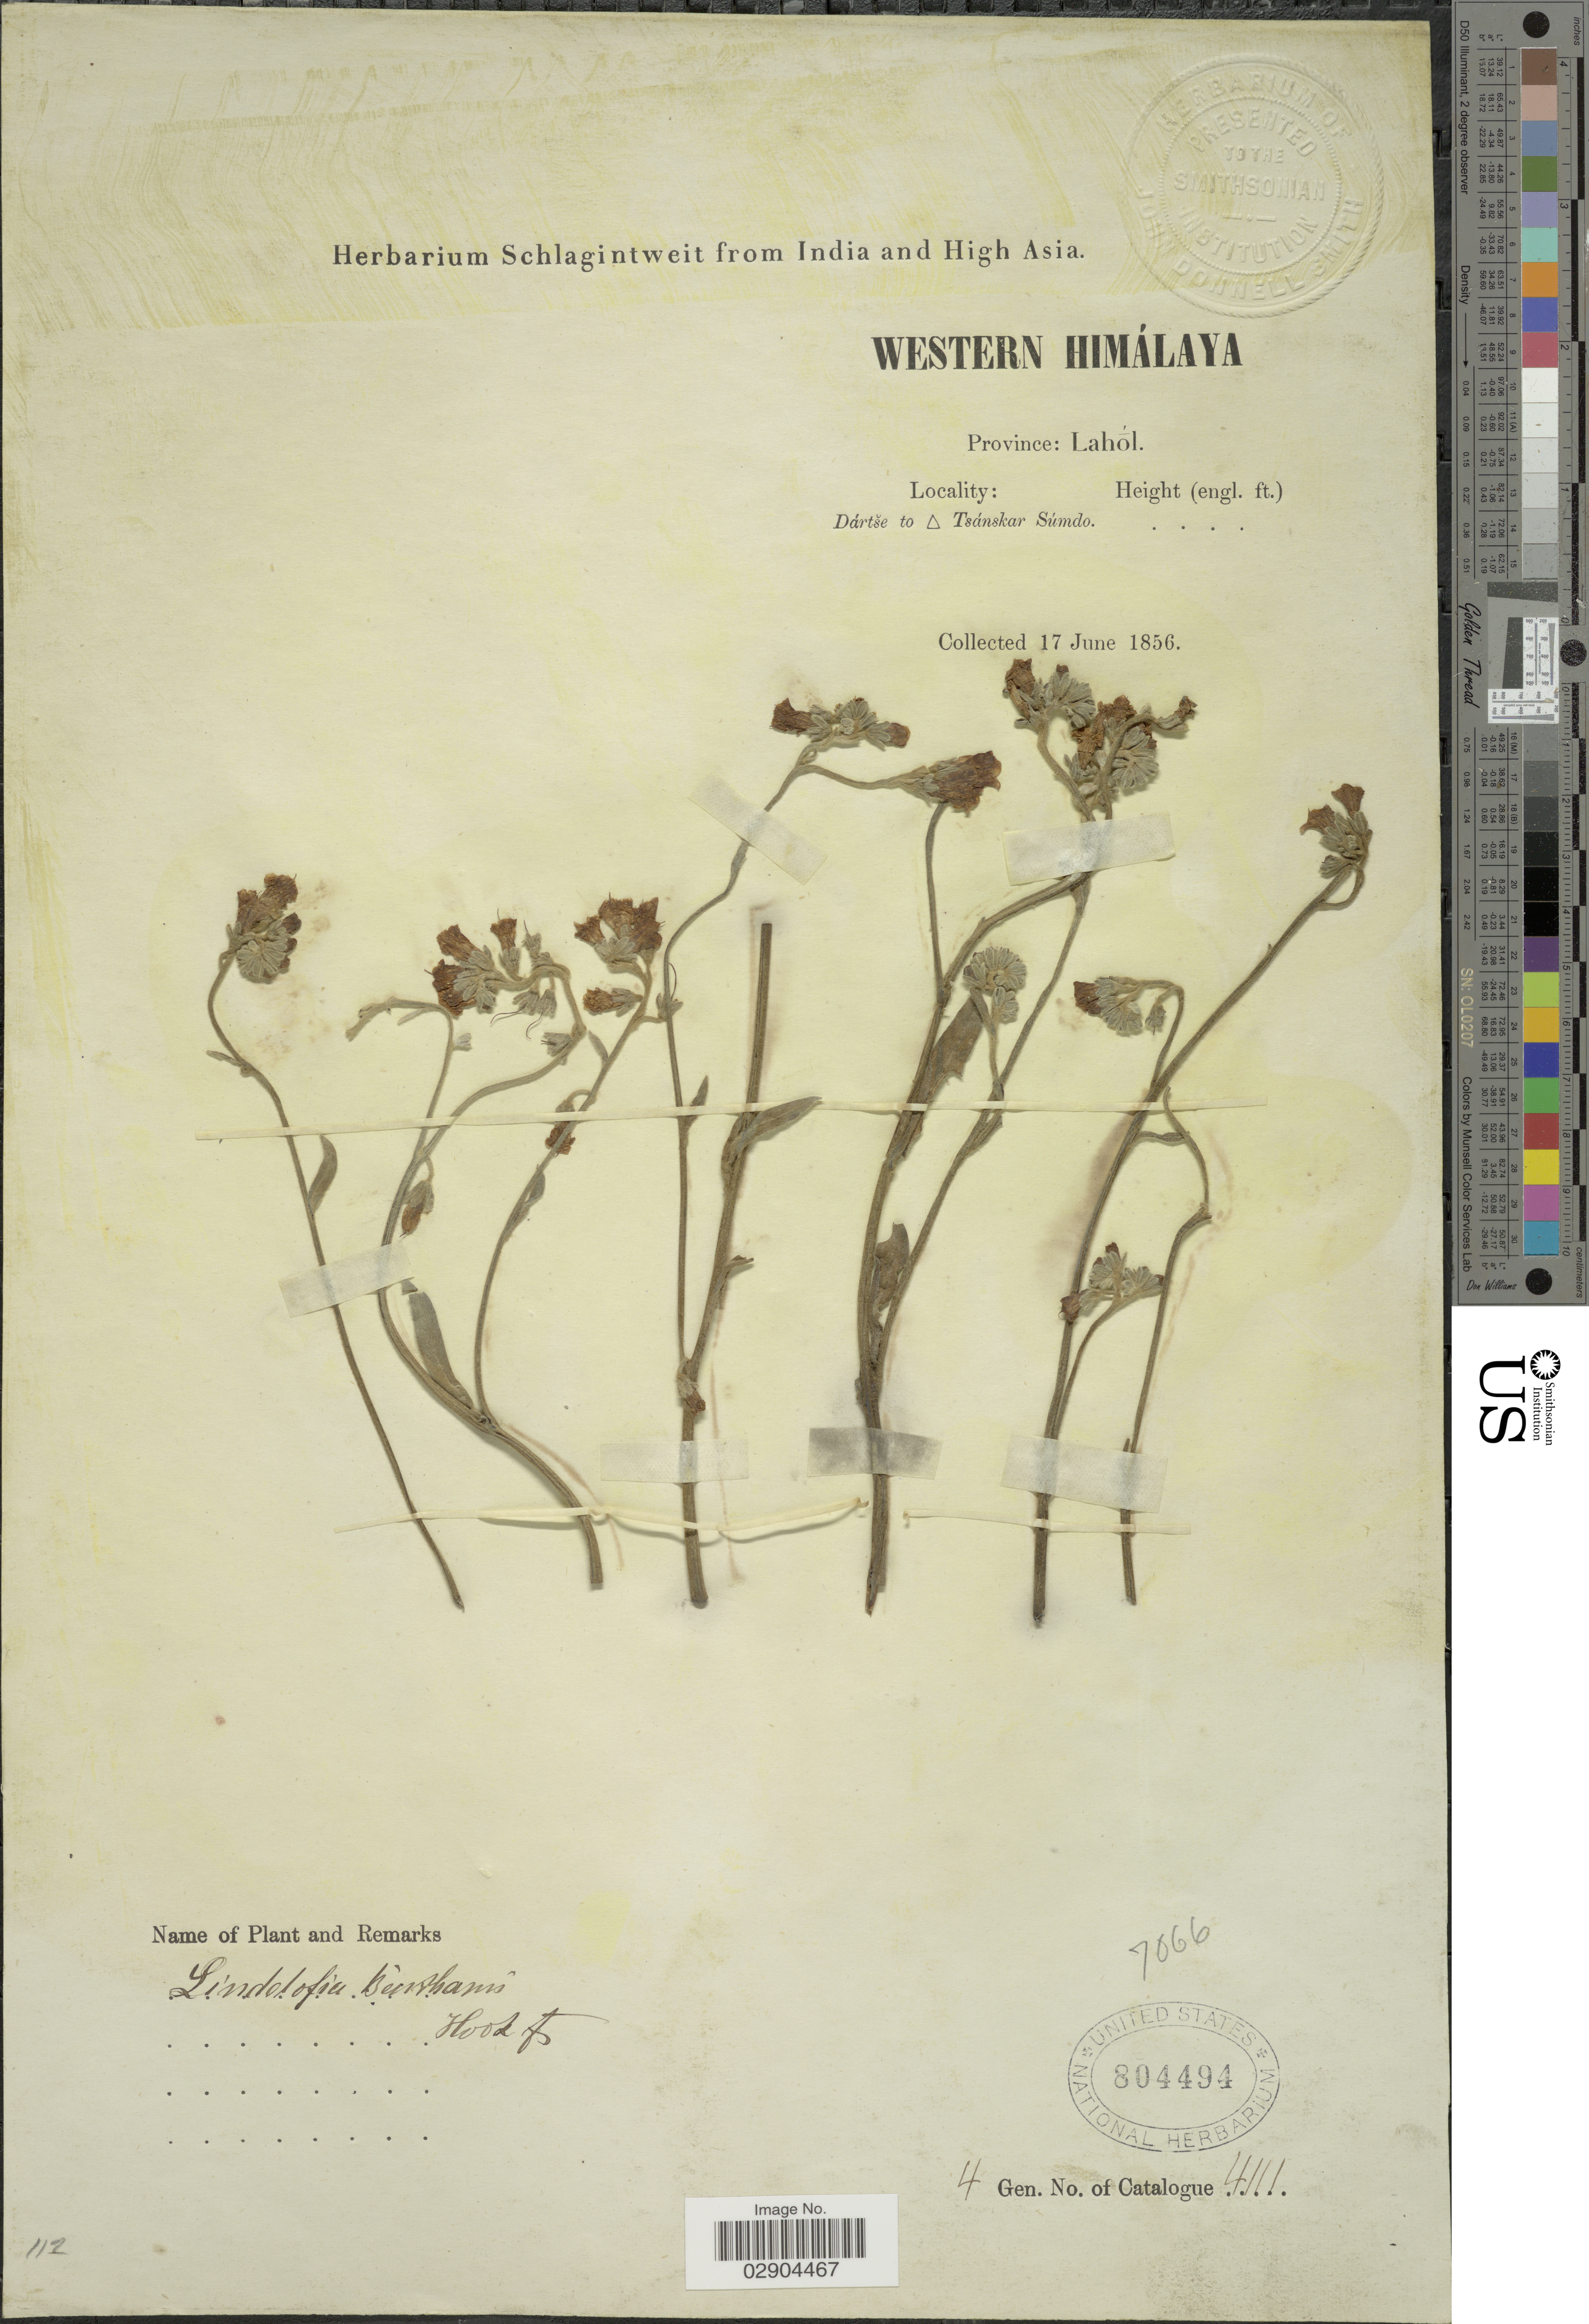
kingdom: Plantae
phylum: Tracheophyta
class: Magnoliopsida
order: Boraginales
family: Boraginaceae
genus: Lindelofia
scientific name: Lindelofia stylosa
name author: (Kar. & Kir.) Brand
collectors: ex herb. Schlagintweit from India and High Asia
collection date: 1856-06-17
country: India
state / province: Himachal Pradesh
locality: Western Himálaya. Province: Lahól. Dártse to Tsánskar Súmdo.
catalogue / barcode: US 804494